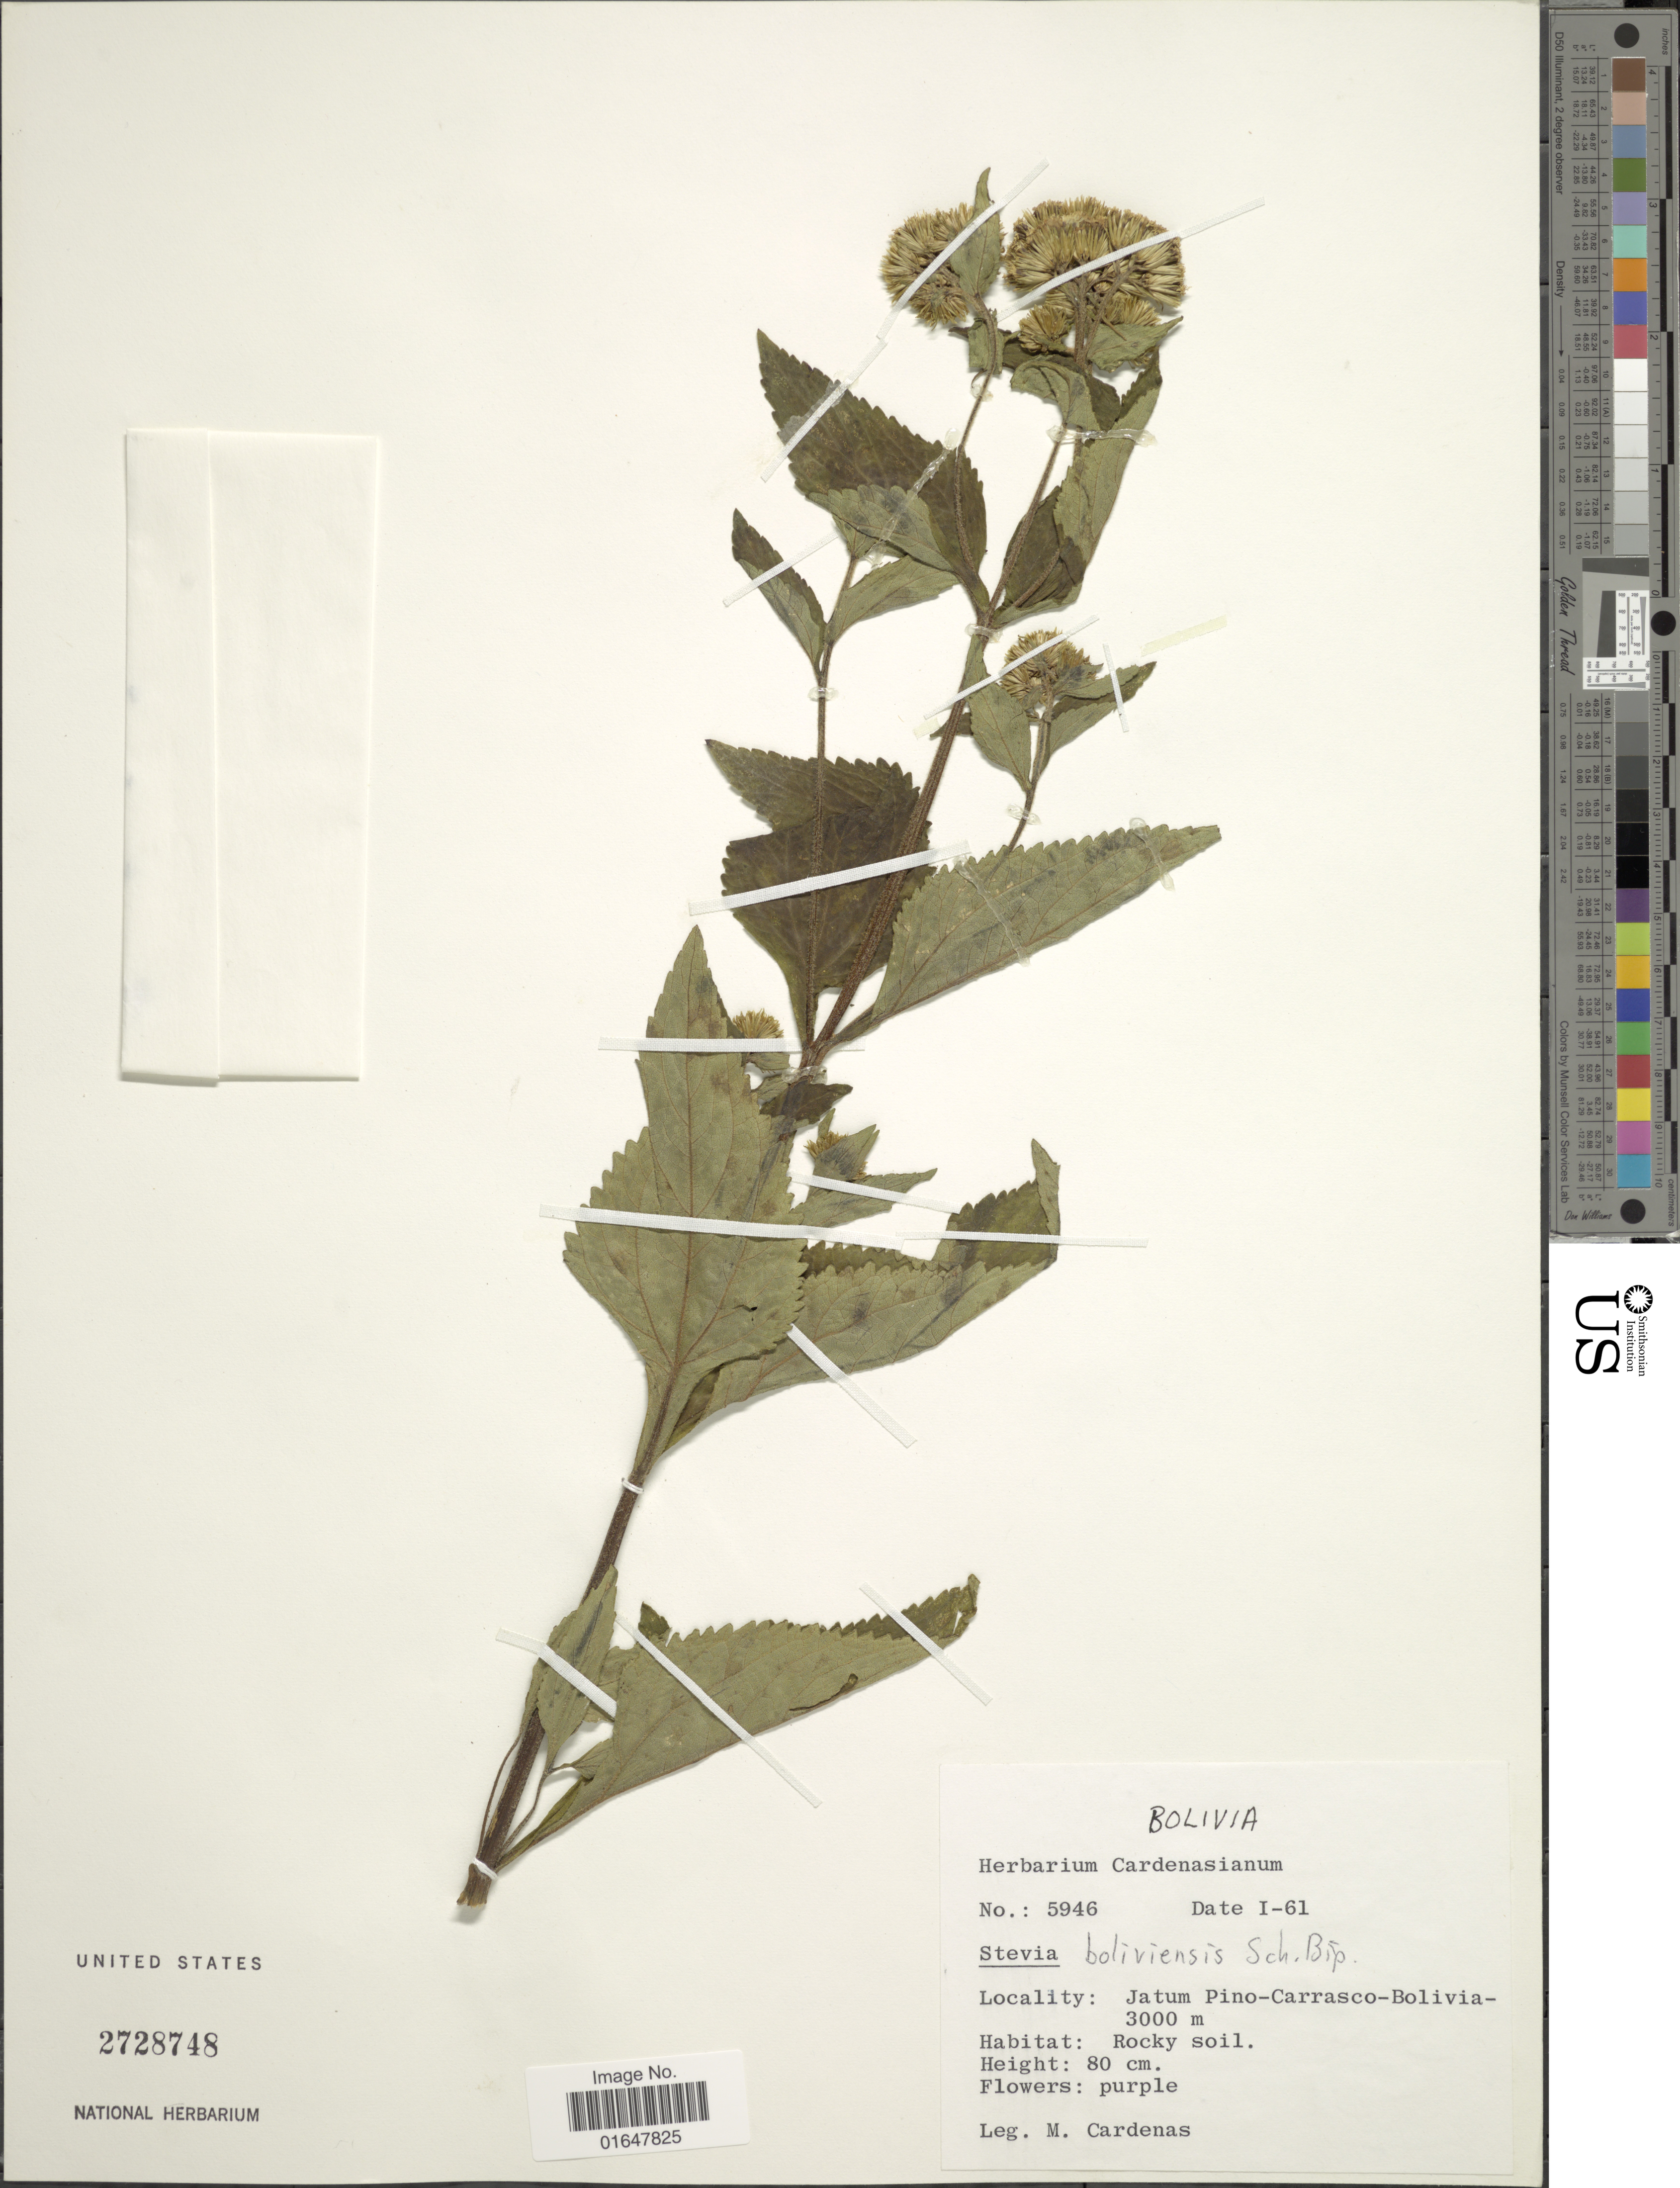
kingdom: Plantae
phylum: Tracheophyta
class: Magnoliopsida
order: Asterales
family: Asteraceae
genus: Stevia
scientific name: Stevia boliviensis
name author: Sch. Bip. ex Rusby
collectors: M. Cárdenas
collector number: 5946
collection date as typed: Transcribed d/m/y: /1/61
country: Bolivia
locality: Jatum Pino-Carrasco-Bolivia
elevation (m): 3000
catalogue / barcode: US 2728748